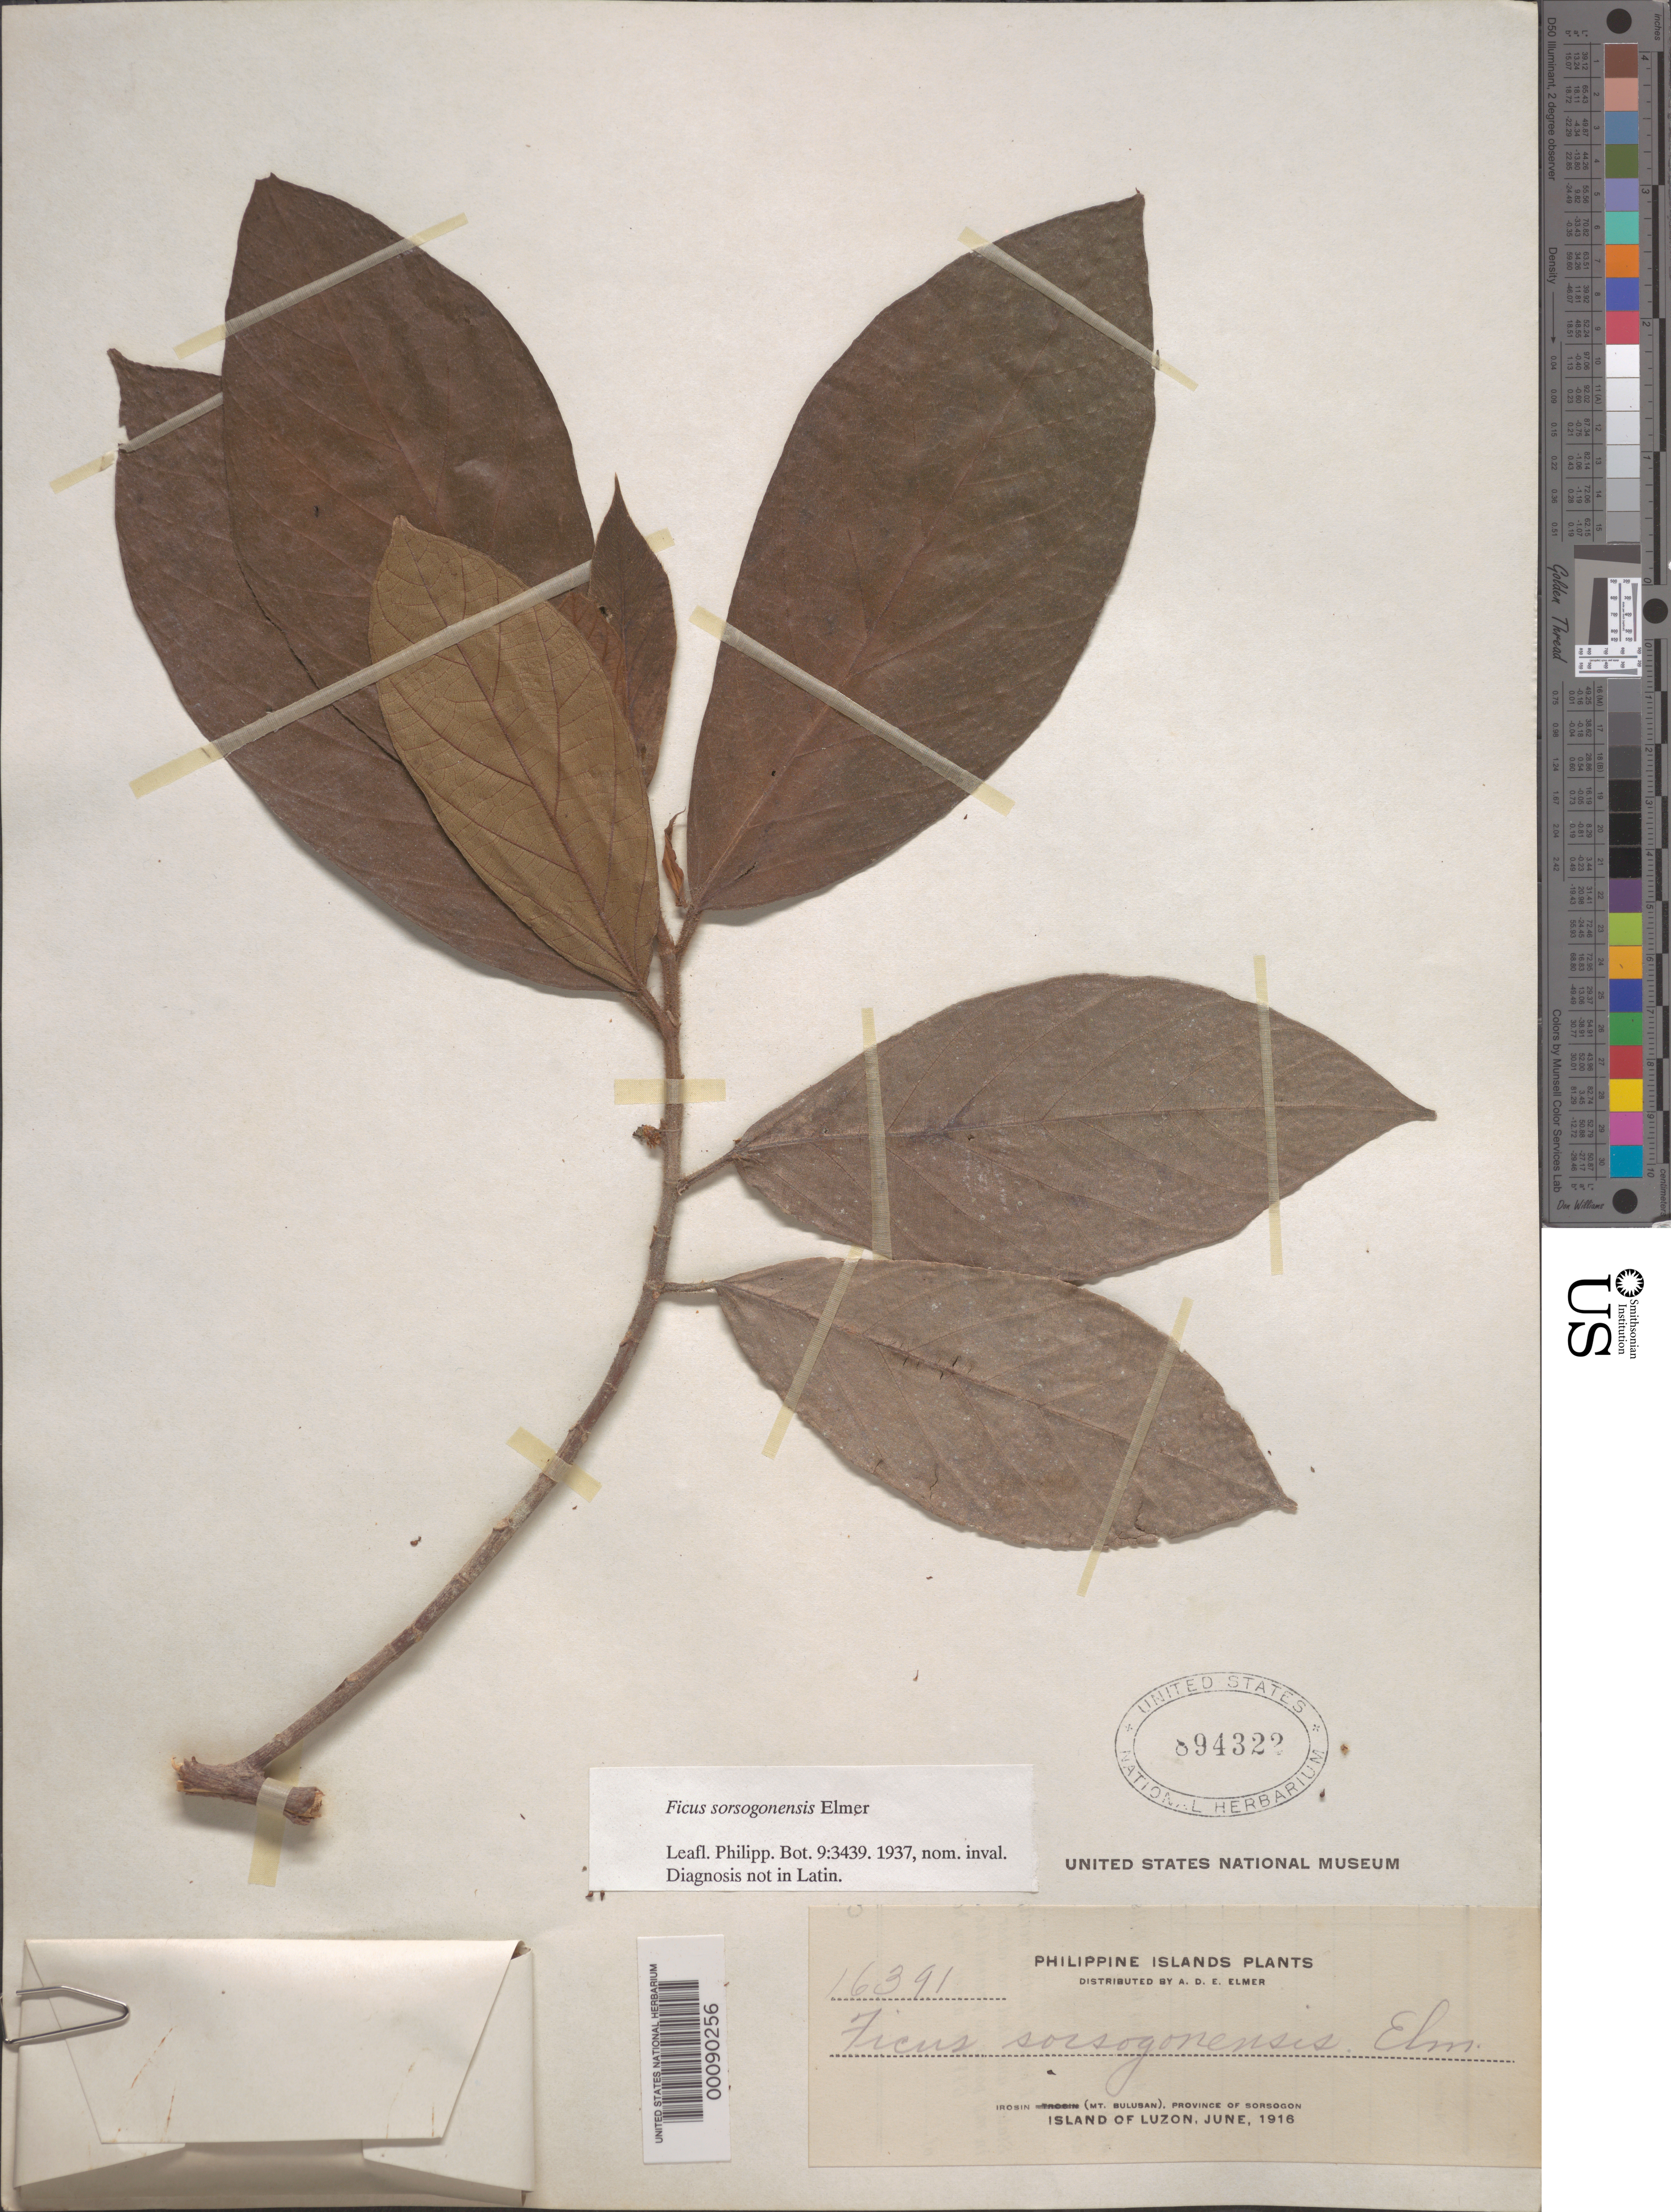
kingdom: Plantae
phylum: Tracheophyta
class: Magnoliopsida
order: Rosales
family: Moraceae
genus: Ficus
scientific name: Ficus sorsogonensis Elmer, nom. inval.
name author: Elmer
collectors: A. D. E. Elmer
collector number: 16391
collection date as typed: Jun 1916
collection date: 1916-06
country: Philippines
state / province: Bicol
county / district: Sorsogon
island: Luzon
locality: Irosin, Mt. Bulusan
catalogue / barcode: US 894322